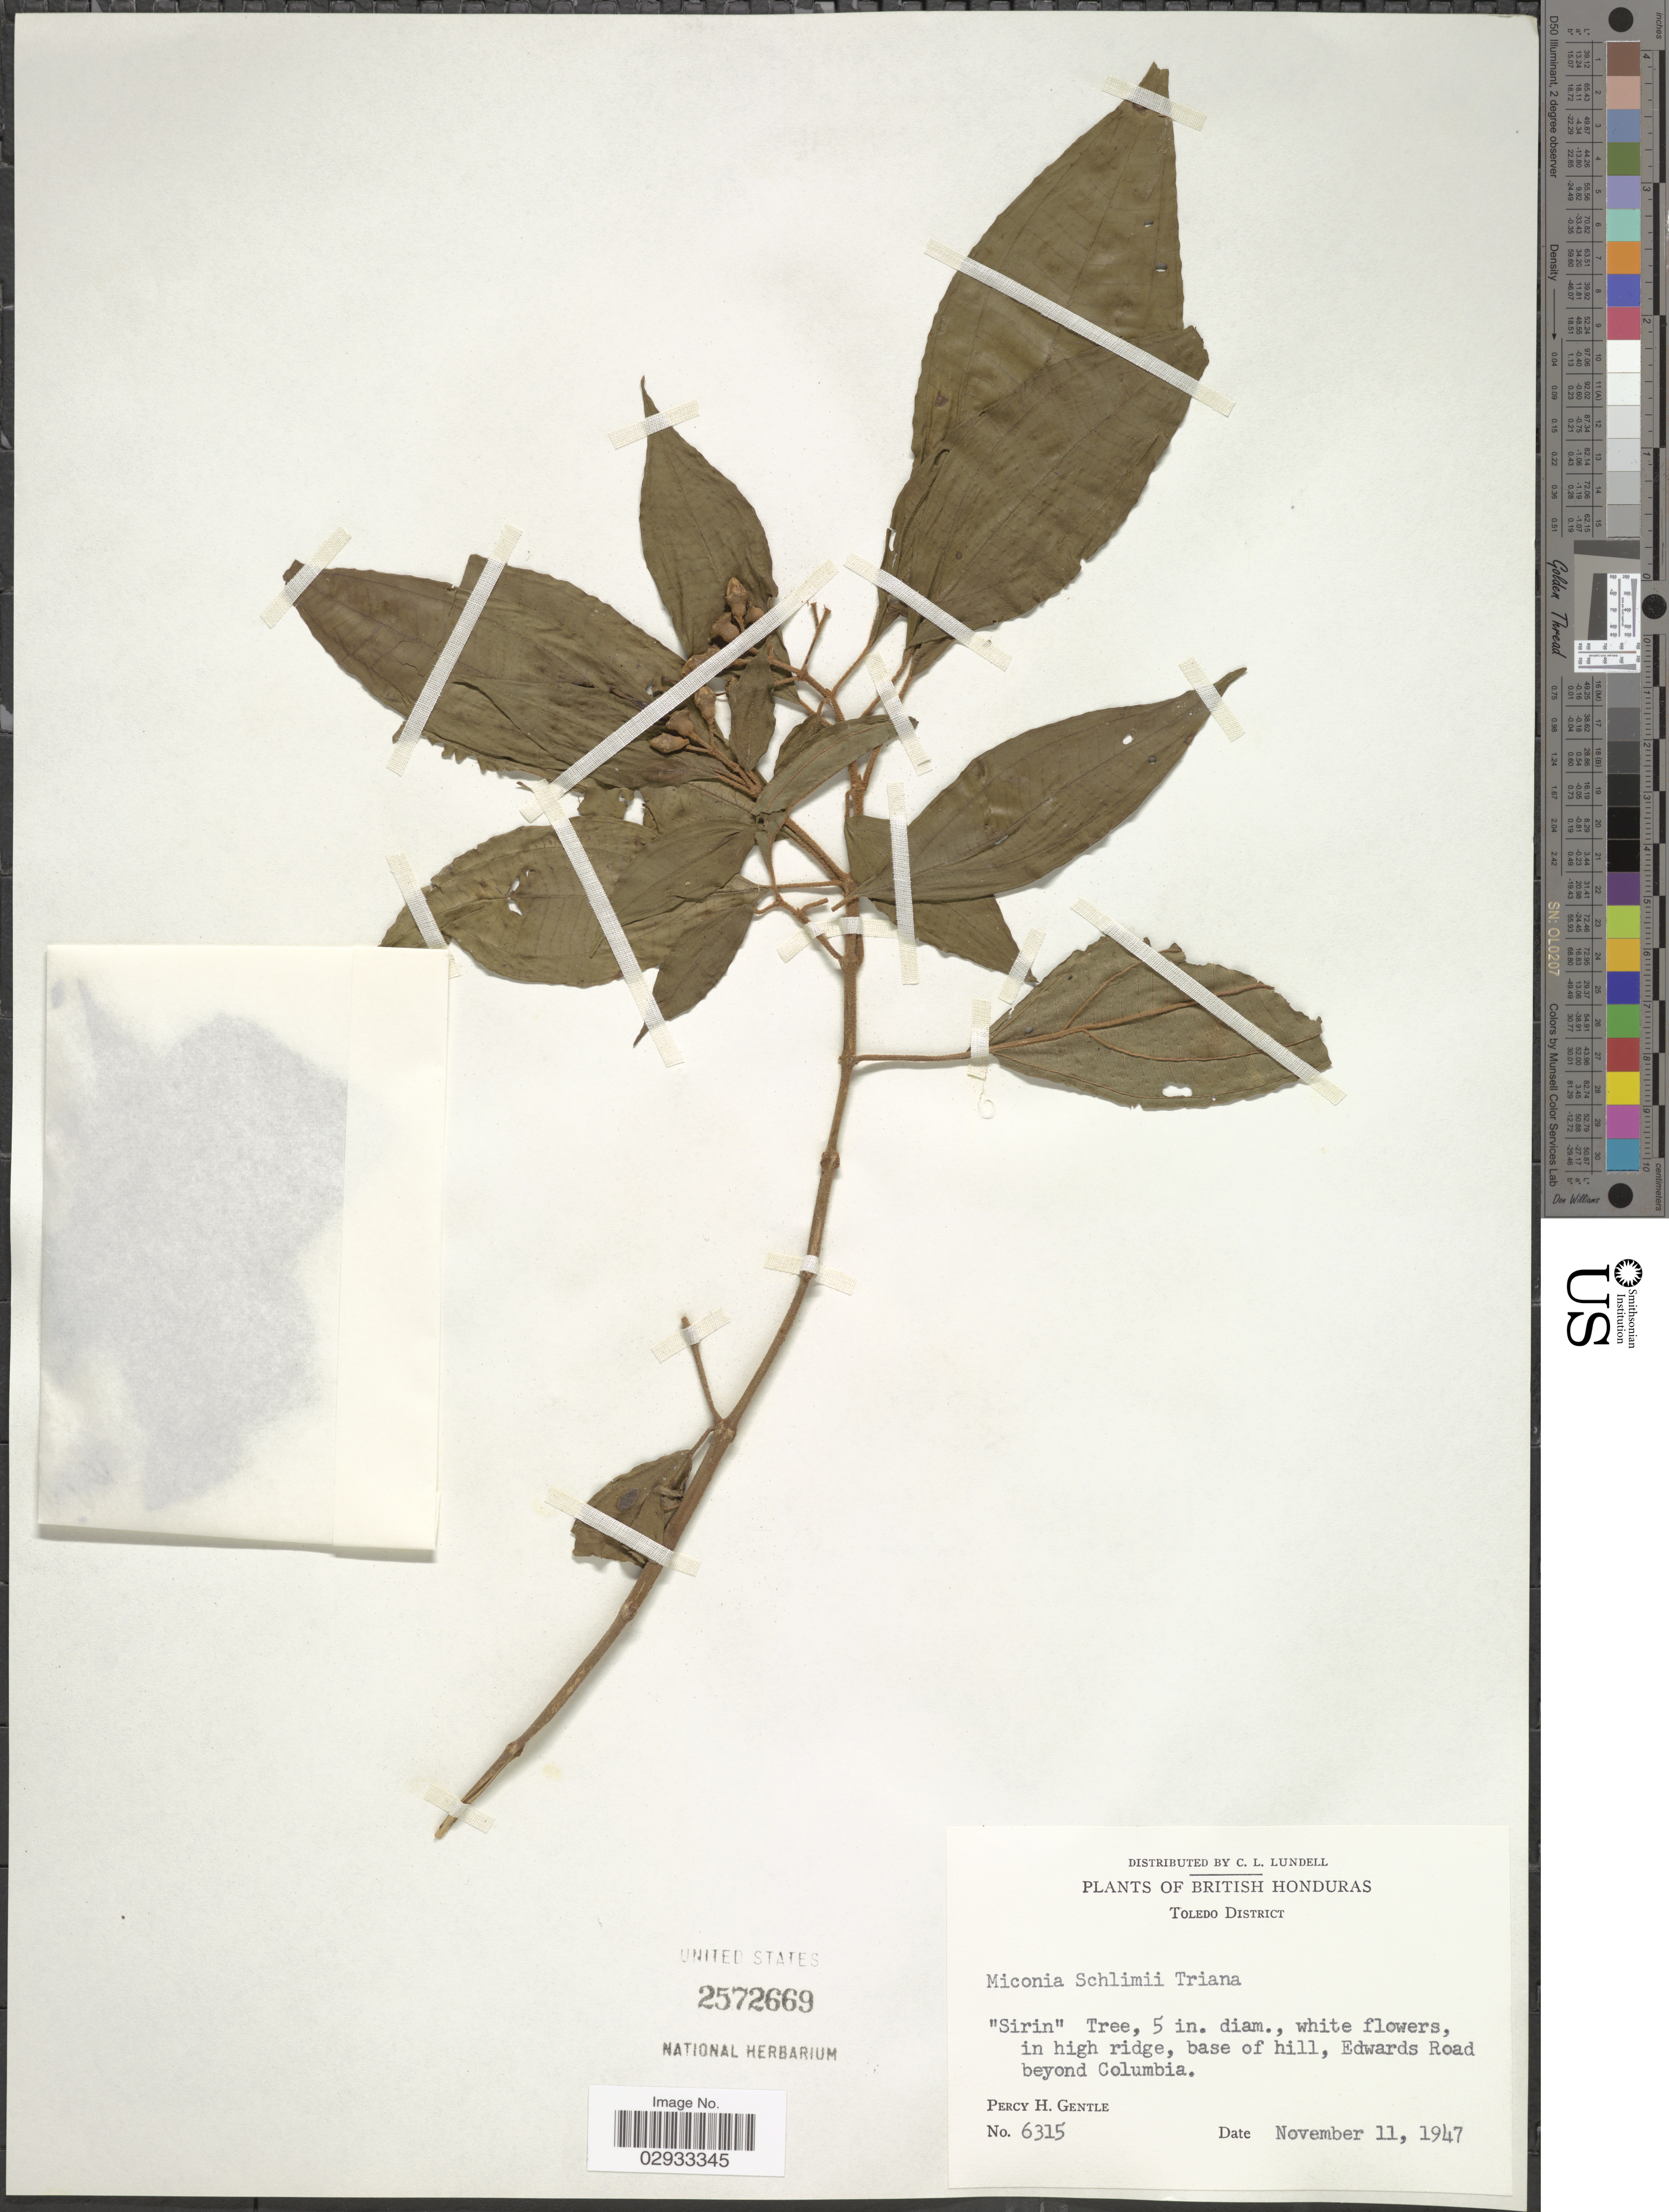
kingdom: Plantae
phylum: Tracheophyta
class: Magnoliopsida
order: Myrtales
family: Melastomataceae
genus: Miconia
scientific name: Miconia schlimii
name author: Triana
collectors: P. H. Gentle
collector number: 6315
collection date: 1947-11-11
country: Belize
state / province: Toledo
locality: British Honduras. Toledo District. Edwards Road beyond Columbia.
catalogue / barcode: US 2572669